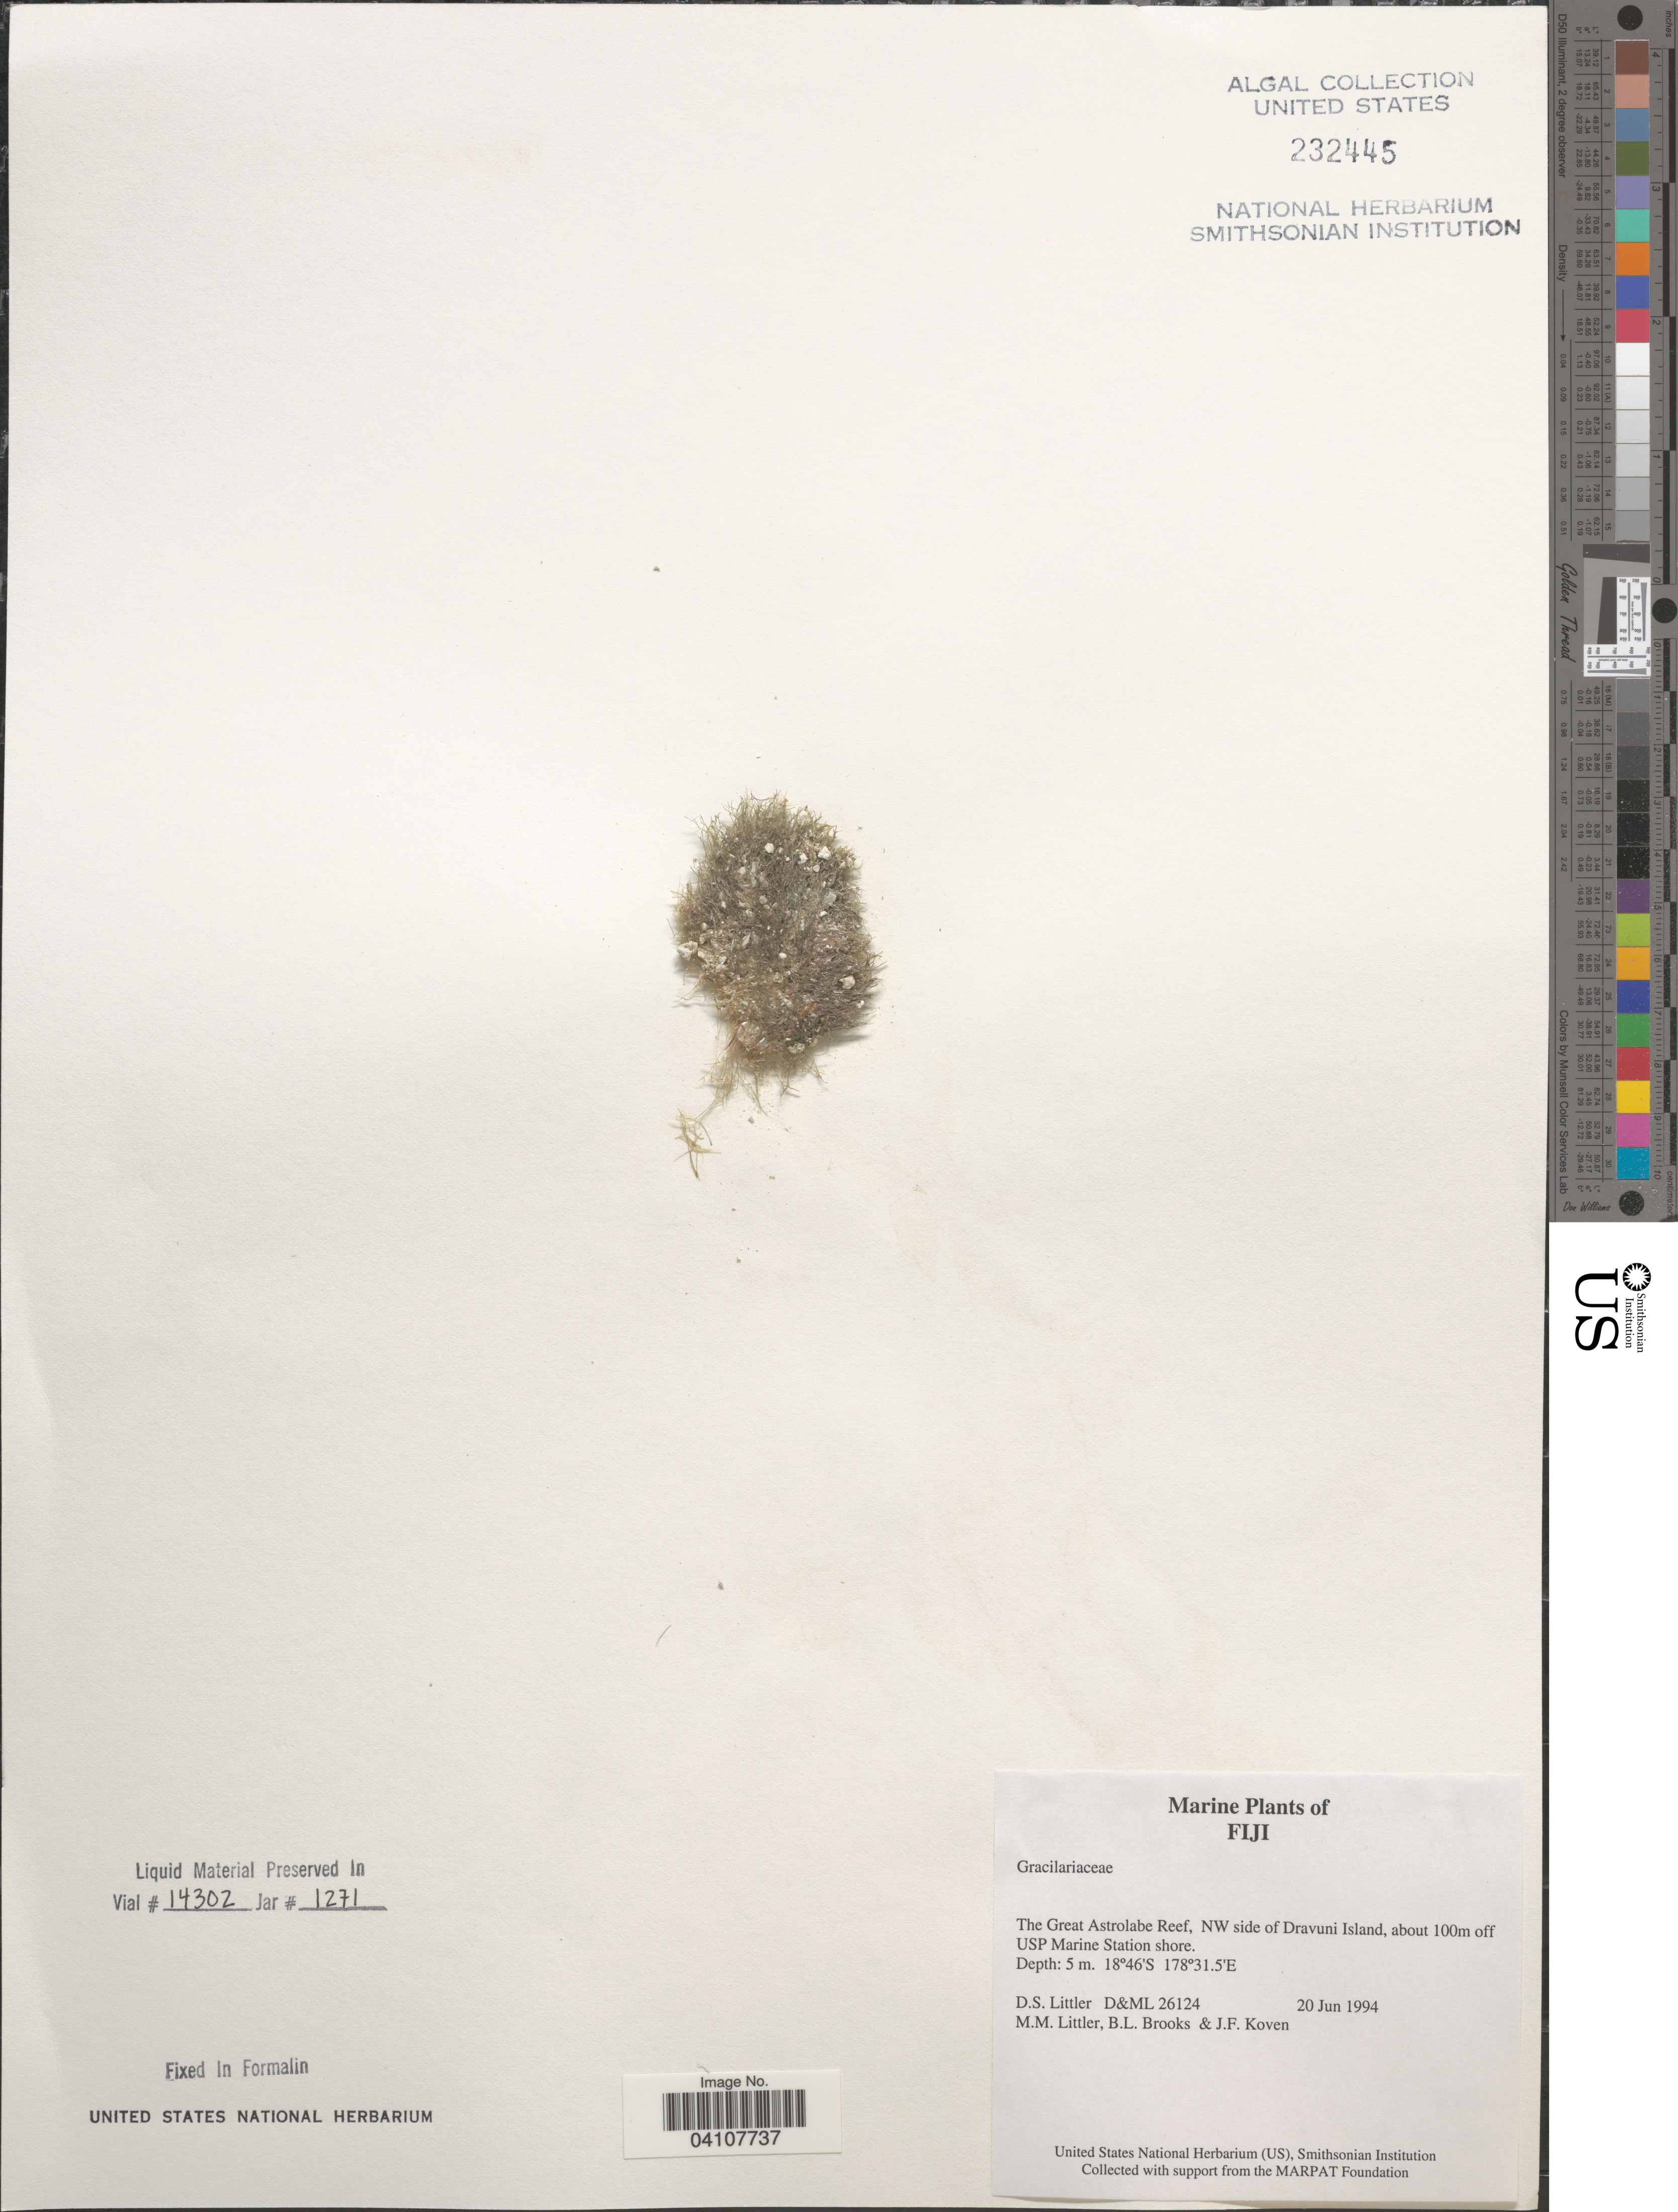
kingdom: Plantae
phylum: Rhodophyta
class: Florideophyceae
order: Gracilariales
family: Gracilariaceae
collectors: D. S. Littler, B. Brooks & J. Koven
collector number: D&ML26124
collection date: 1994-06-20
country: Fiji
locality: The Great Astrolabe Reef, NW side of Dravuni Island, about 100m off USP Marine Station shore.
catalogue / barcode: US 232445